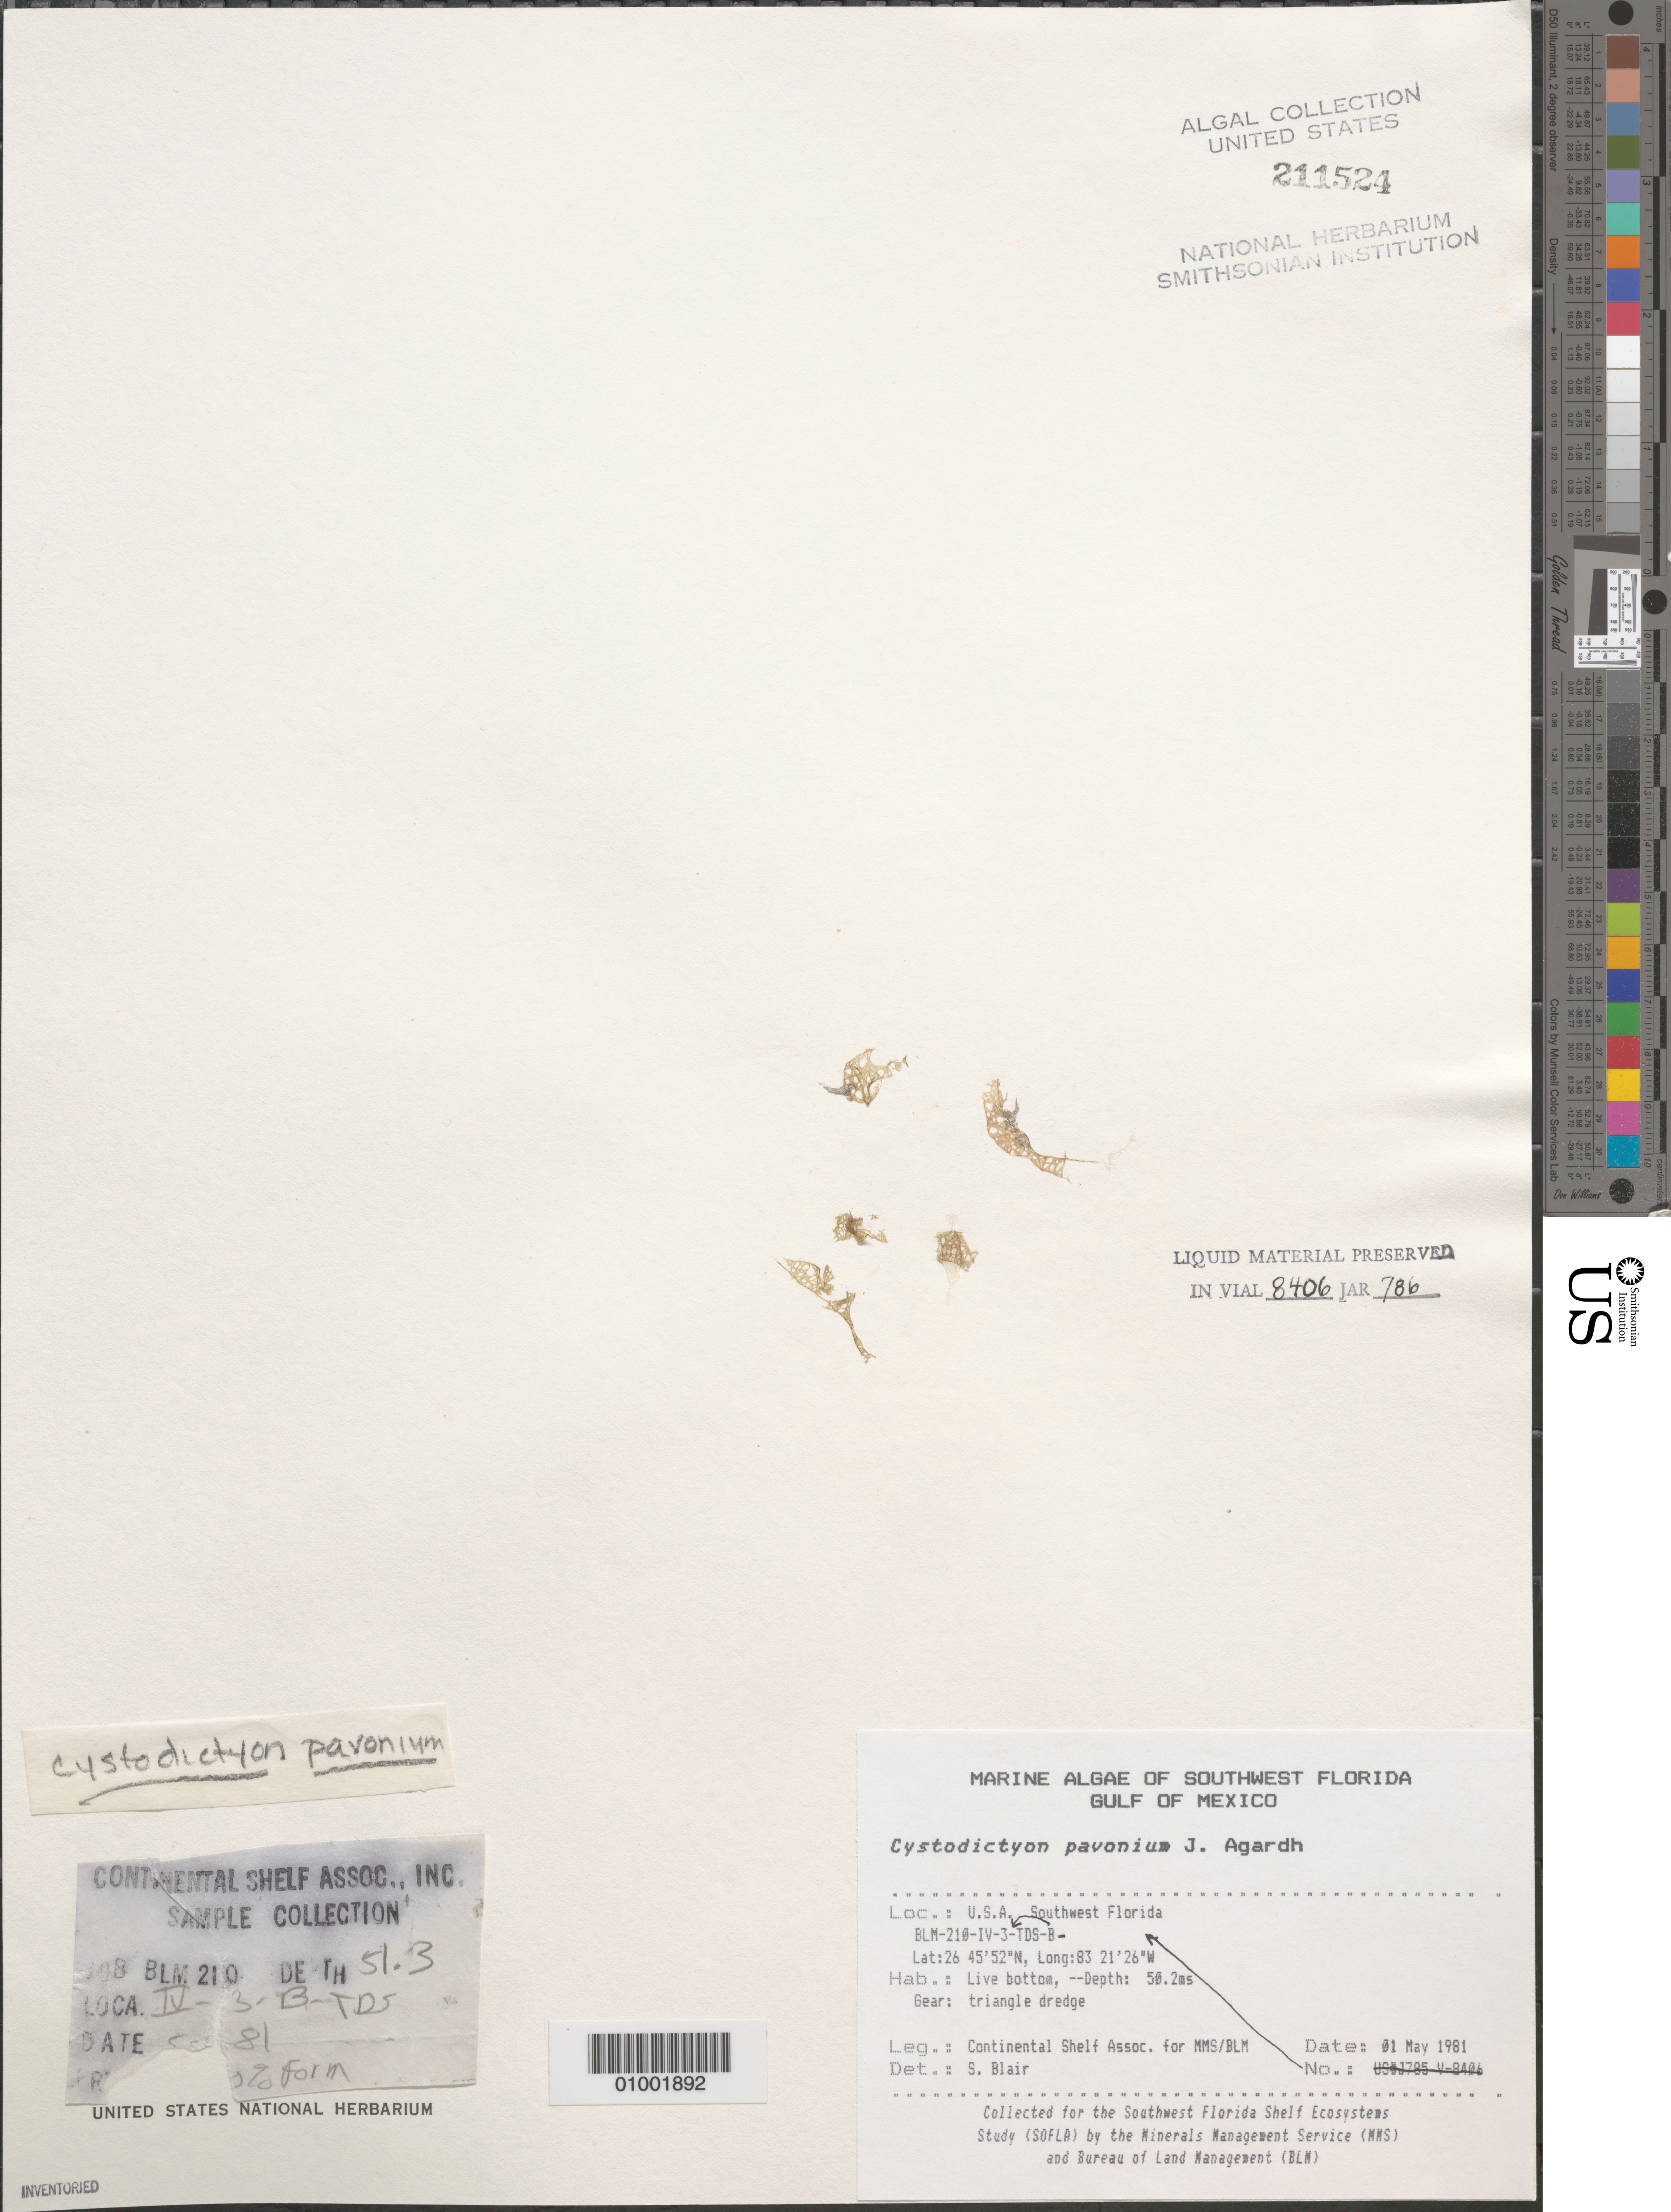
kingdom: Plantae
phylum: Chlorophyta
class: Ulvophyceae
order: Cladophorales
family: Anadyomenaceae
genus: Anadyomene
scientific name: Anadyomene pavonina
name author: (J. Agardh) J. Wille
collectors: Continental Shelf Associates for the MMS/BLM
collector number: BLM-210-IV-3-B-TDS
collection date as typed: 01 May 1981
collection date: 1981-05-01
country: United States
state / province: Florida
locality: Gulf of Mexico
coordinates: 26 45'52"N, 83 21'26"W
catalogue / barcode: US 211524